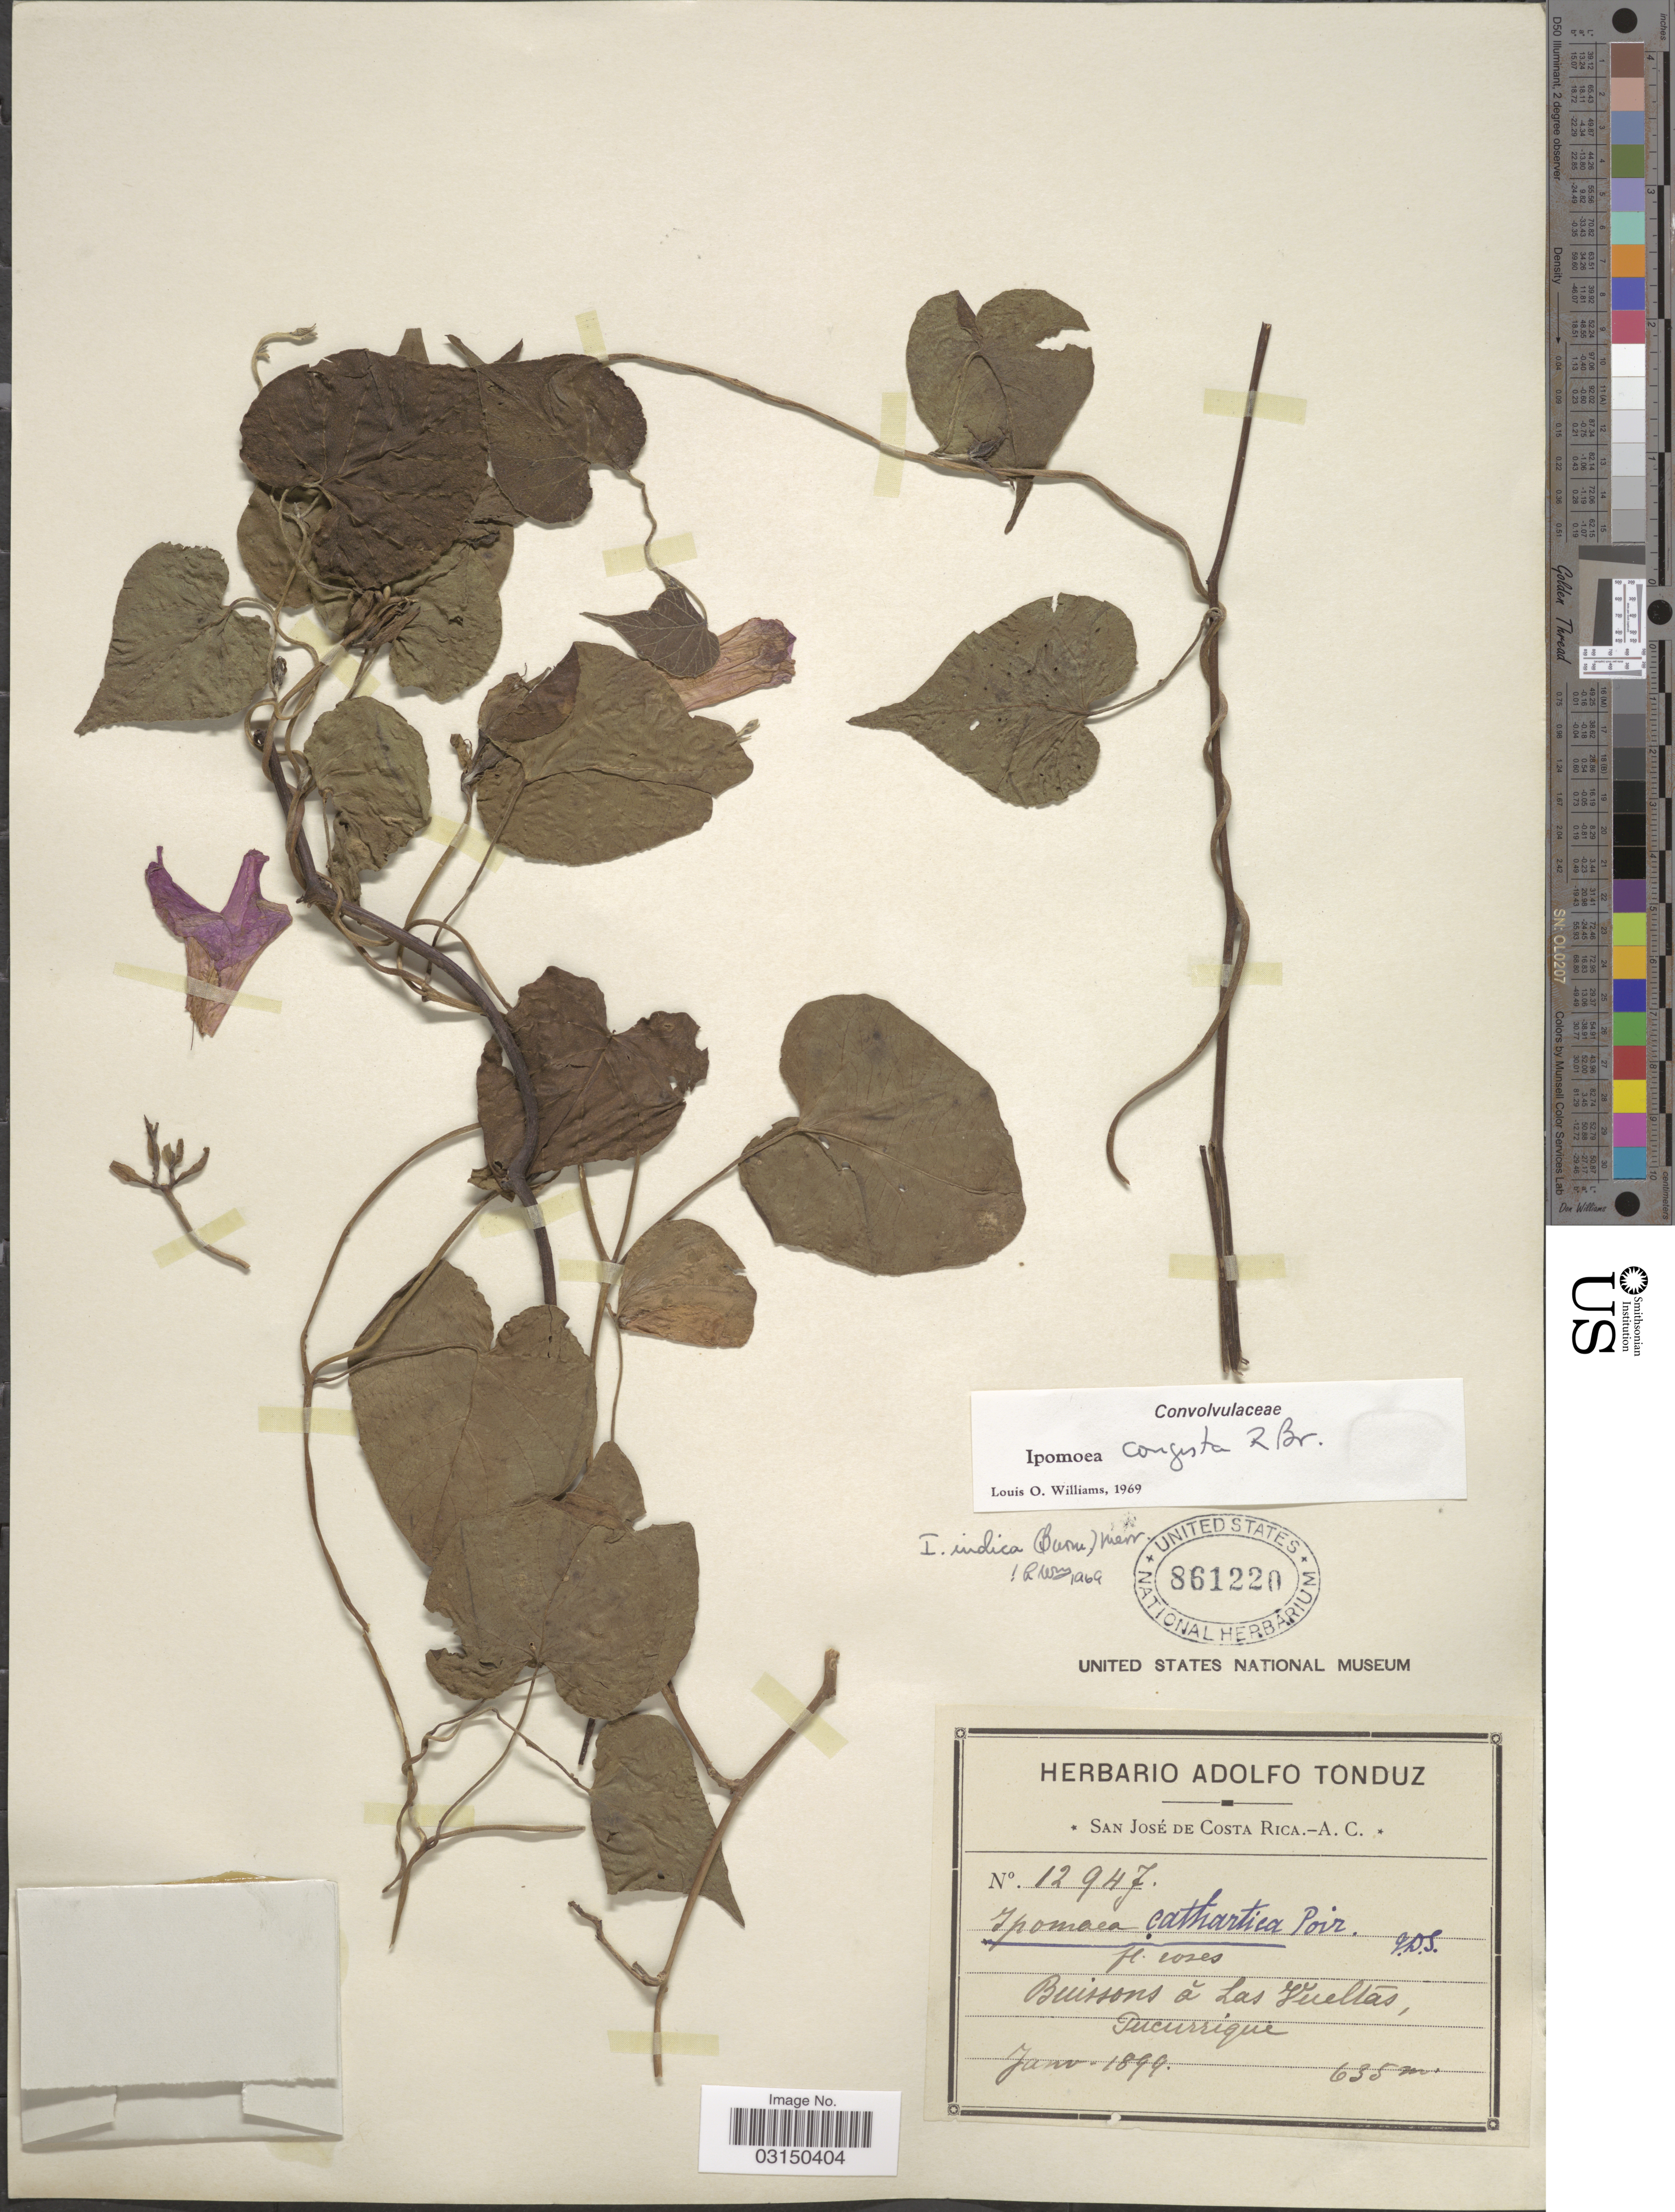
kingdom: Plantae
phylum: Tracheophyta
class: Magnoliopsida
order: Solanales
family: Convolvulaceae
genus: Ipomoea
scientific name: Ipomoea indica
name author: (Burm.) Merr.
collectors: ex Herb. Adolfo Tonduz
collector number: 12947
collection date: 1899-01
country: Costa Rica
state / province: San José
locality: San José. Buissons á Las Vueltas, Tucurrique.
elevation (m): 635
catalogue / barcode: US 861220